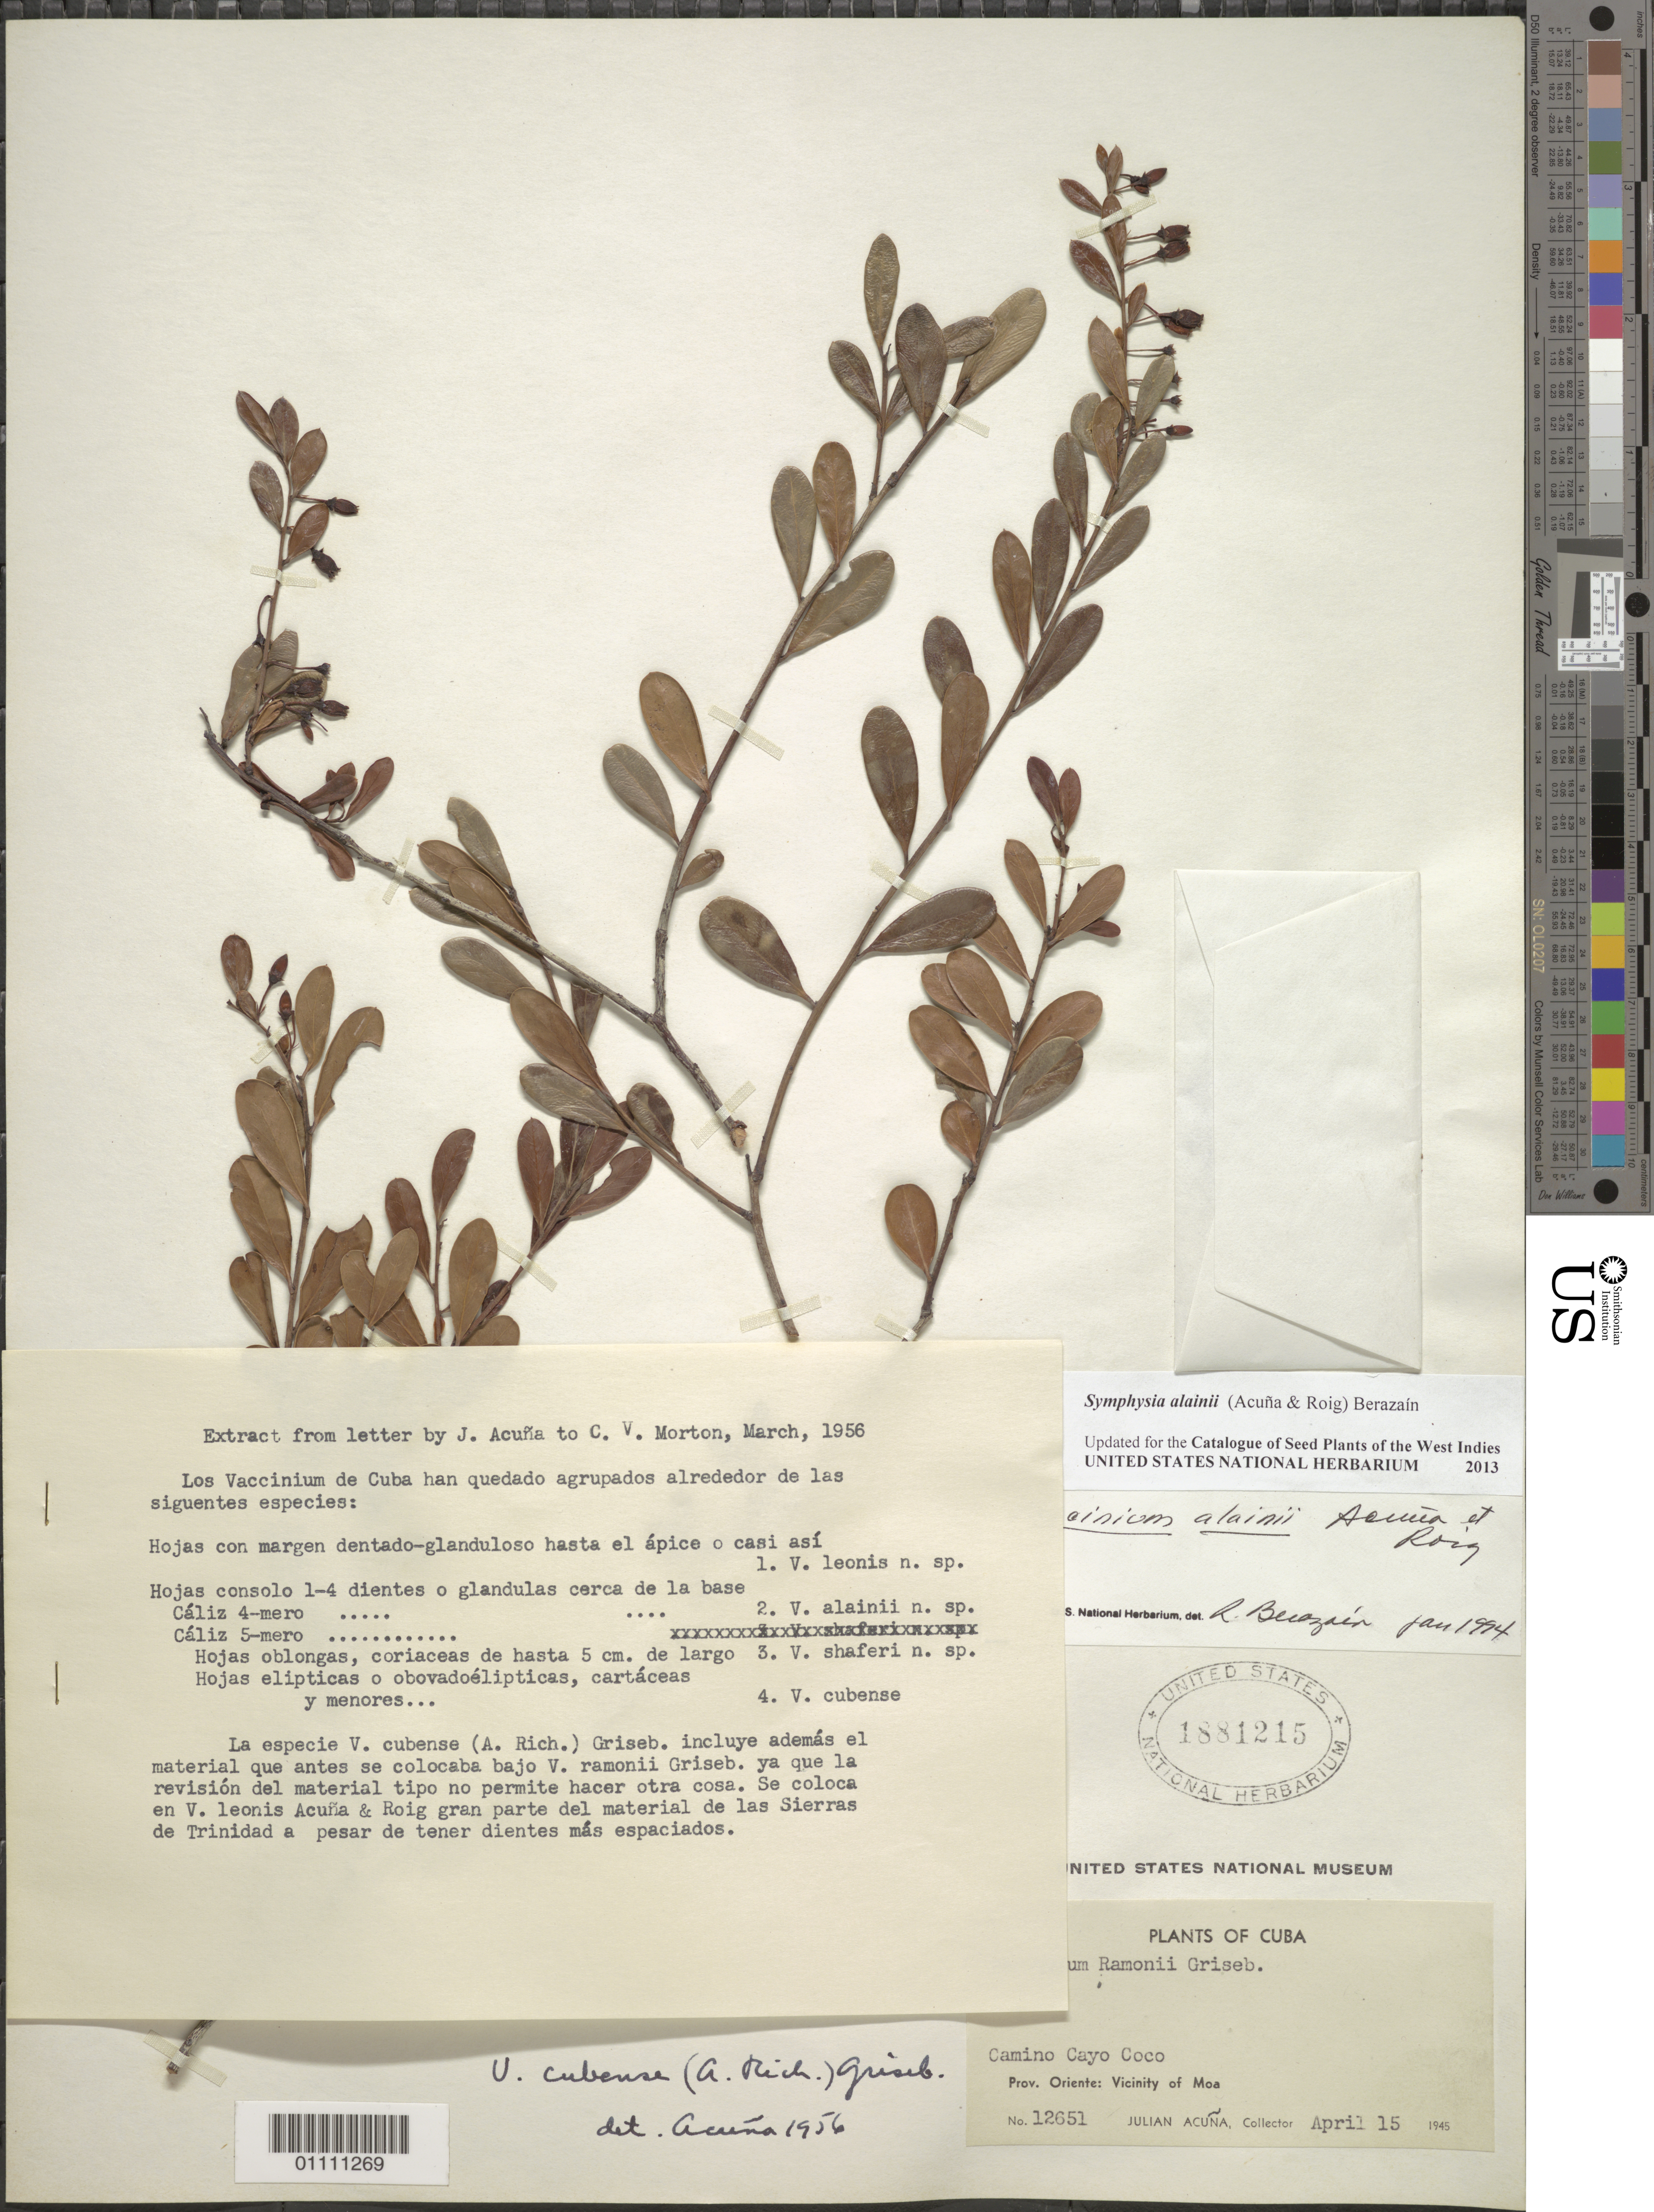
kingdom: Plantae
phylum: Tracheophyta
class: Magnoliopsida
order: Ericales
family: Ericaceae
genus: Symphysia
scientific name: Symphysia alainii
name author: (Acuña & Roíg) R. Berazaín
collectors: J. Acuña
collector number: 12651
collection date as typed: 15 Apr 1945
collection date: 1945-04-15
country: Cuba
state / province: Holguin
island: Cuba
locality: Camino Cayo Coco Vicinity of Moa [Oriente]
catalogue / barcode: US 1881215